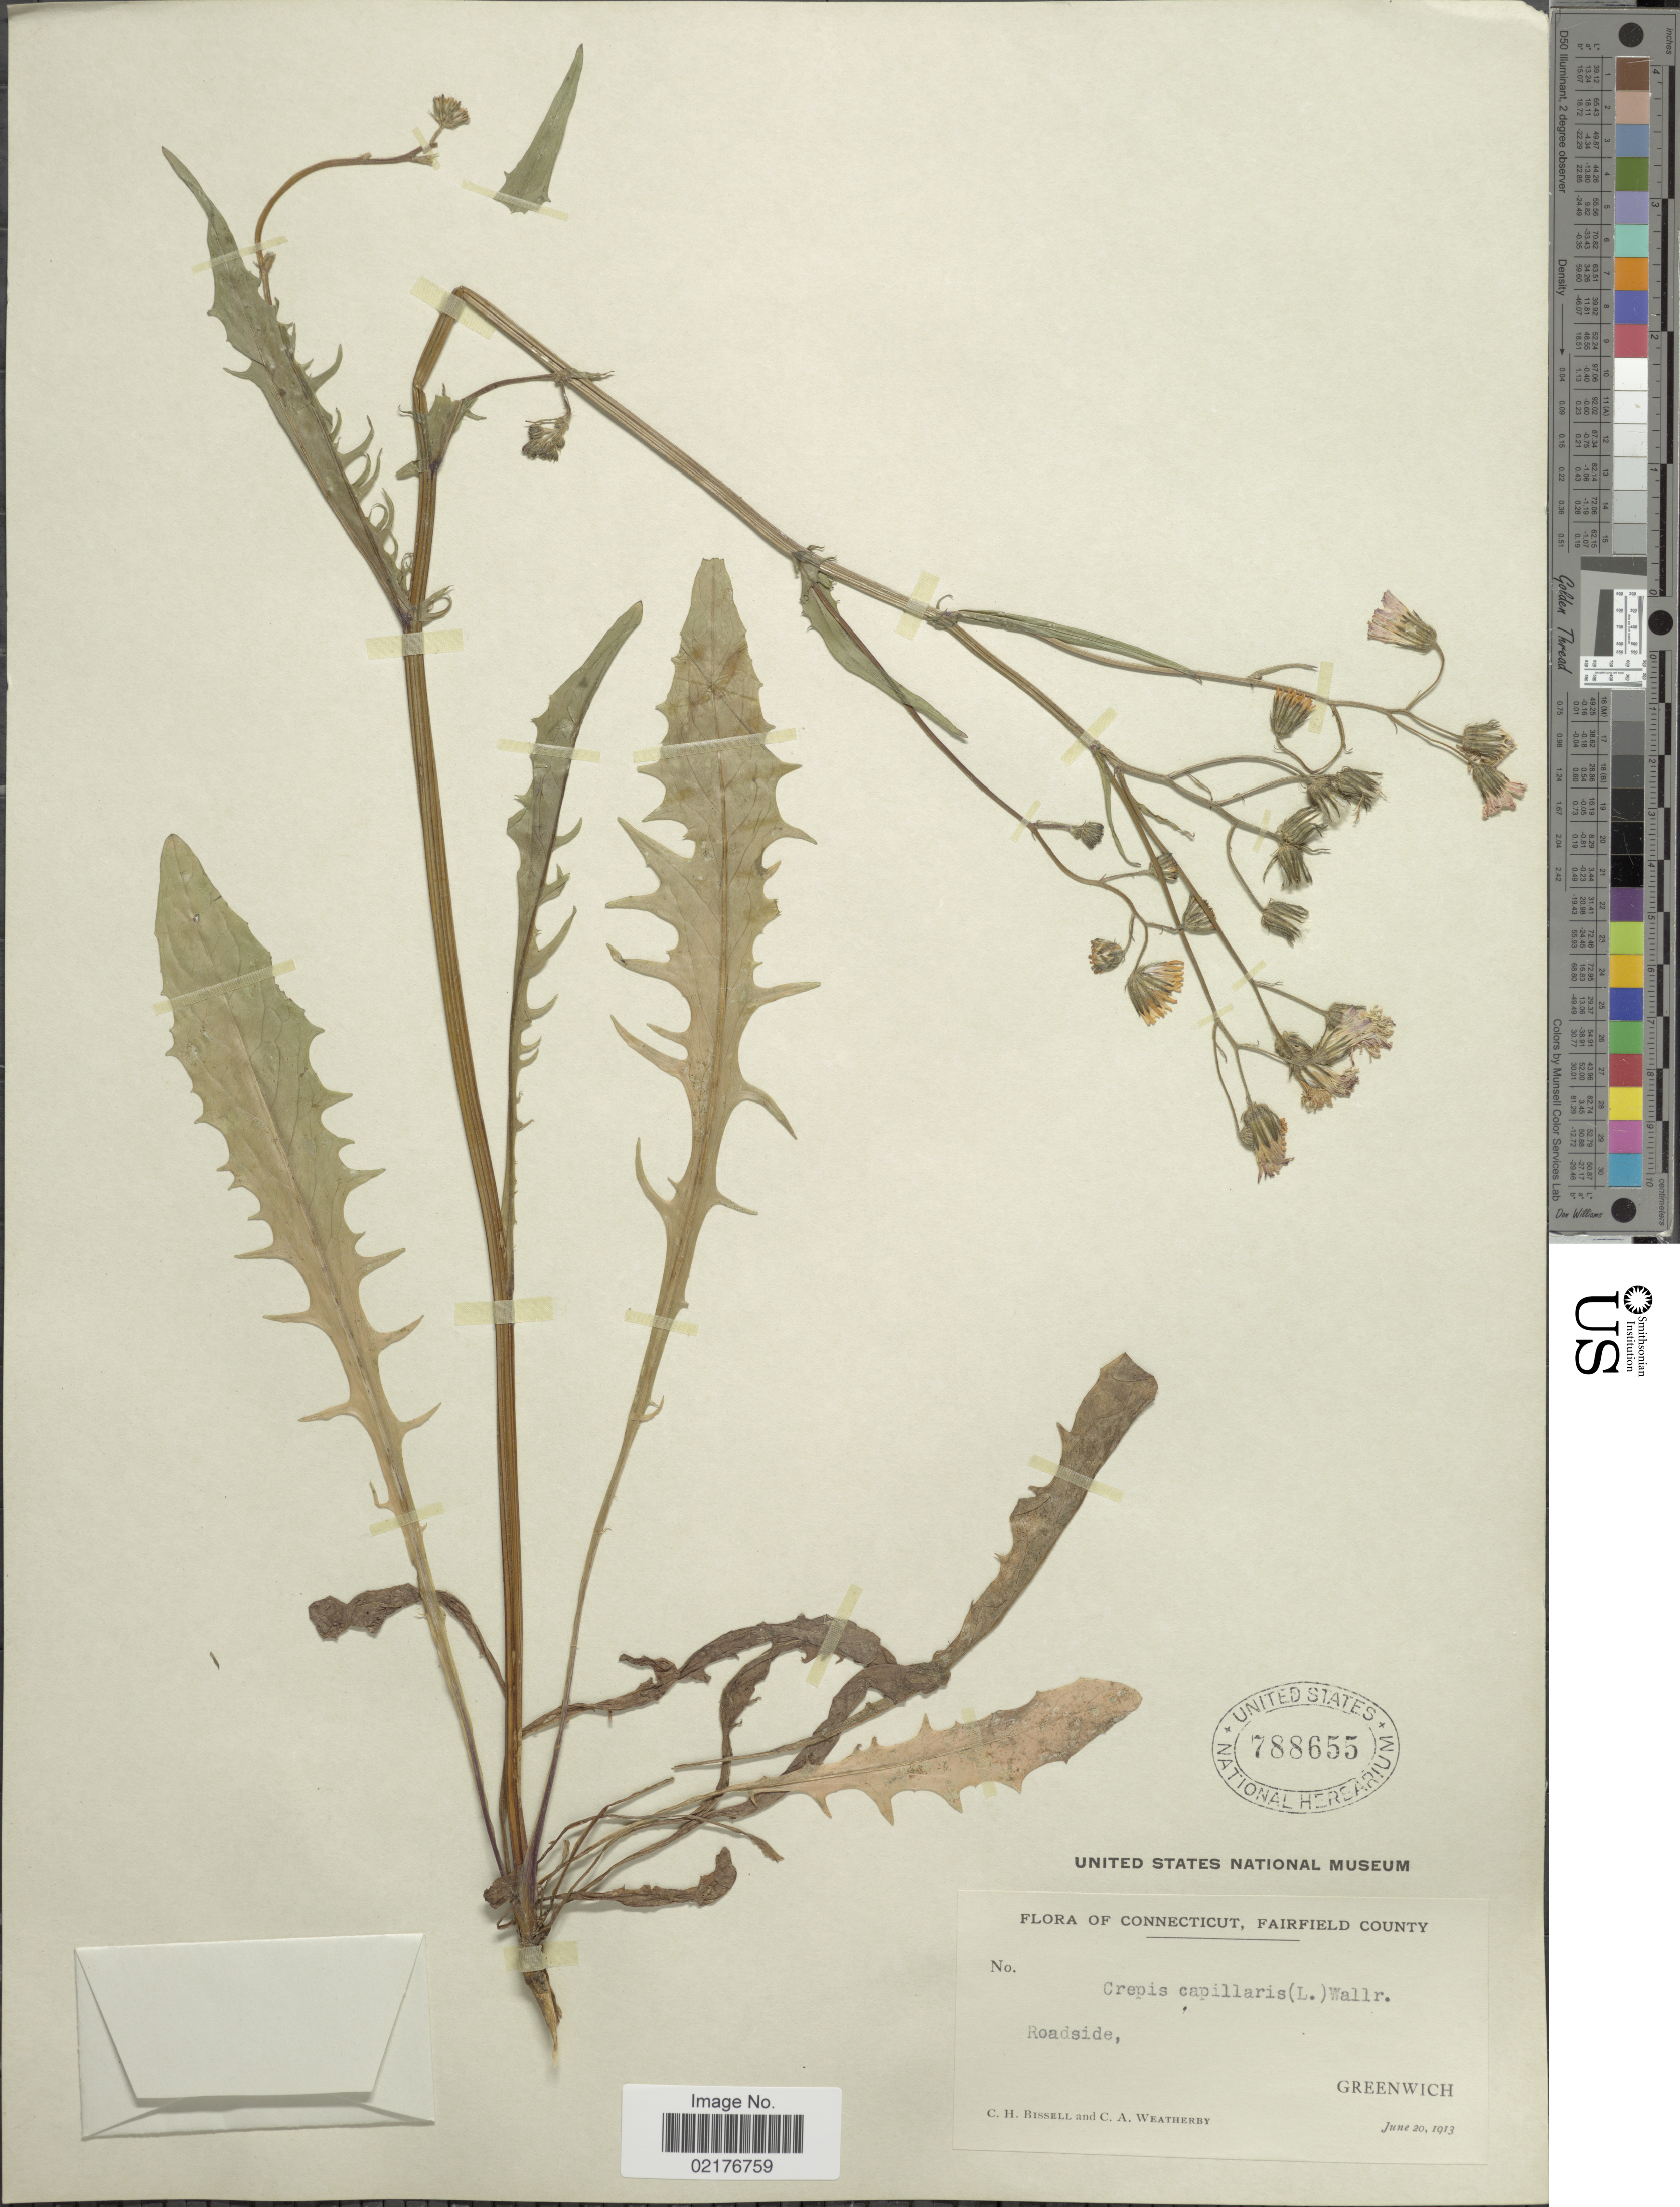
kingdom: Plantae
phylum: Tracheophyta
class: Magnoliopsida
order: Asterales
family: Asteraceae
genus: Crepis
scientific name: Crepis capillaris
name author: (L.) Wallr.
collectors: C. Bissell & C. A. Weatherby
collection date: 1913-06-20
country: United States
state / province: Connecticut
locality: Fairfield County, Roadside, Greenwich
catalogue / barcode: US 788655